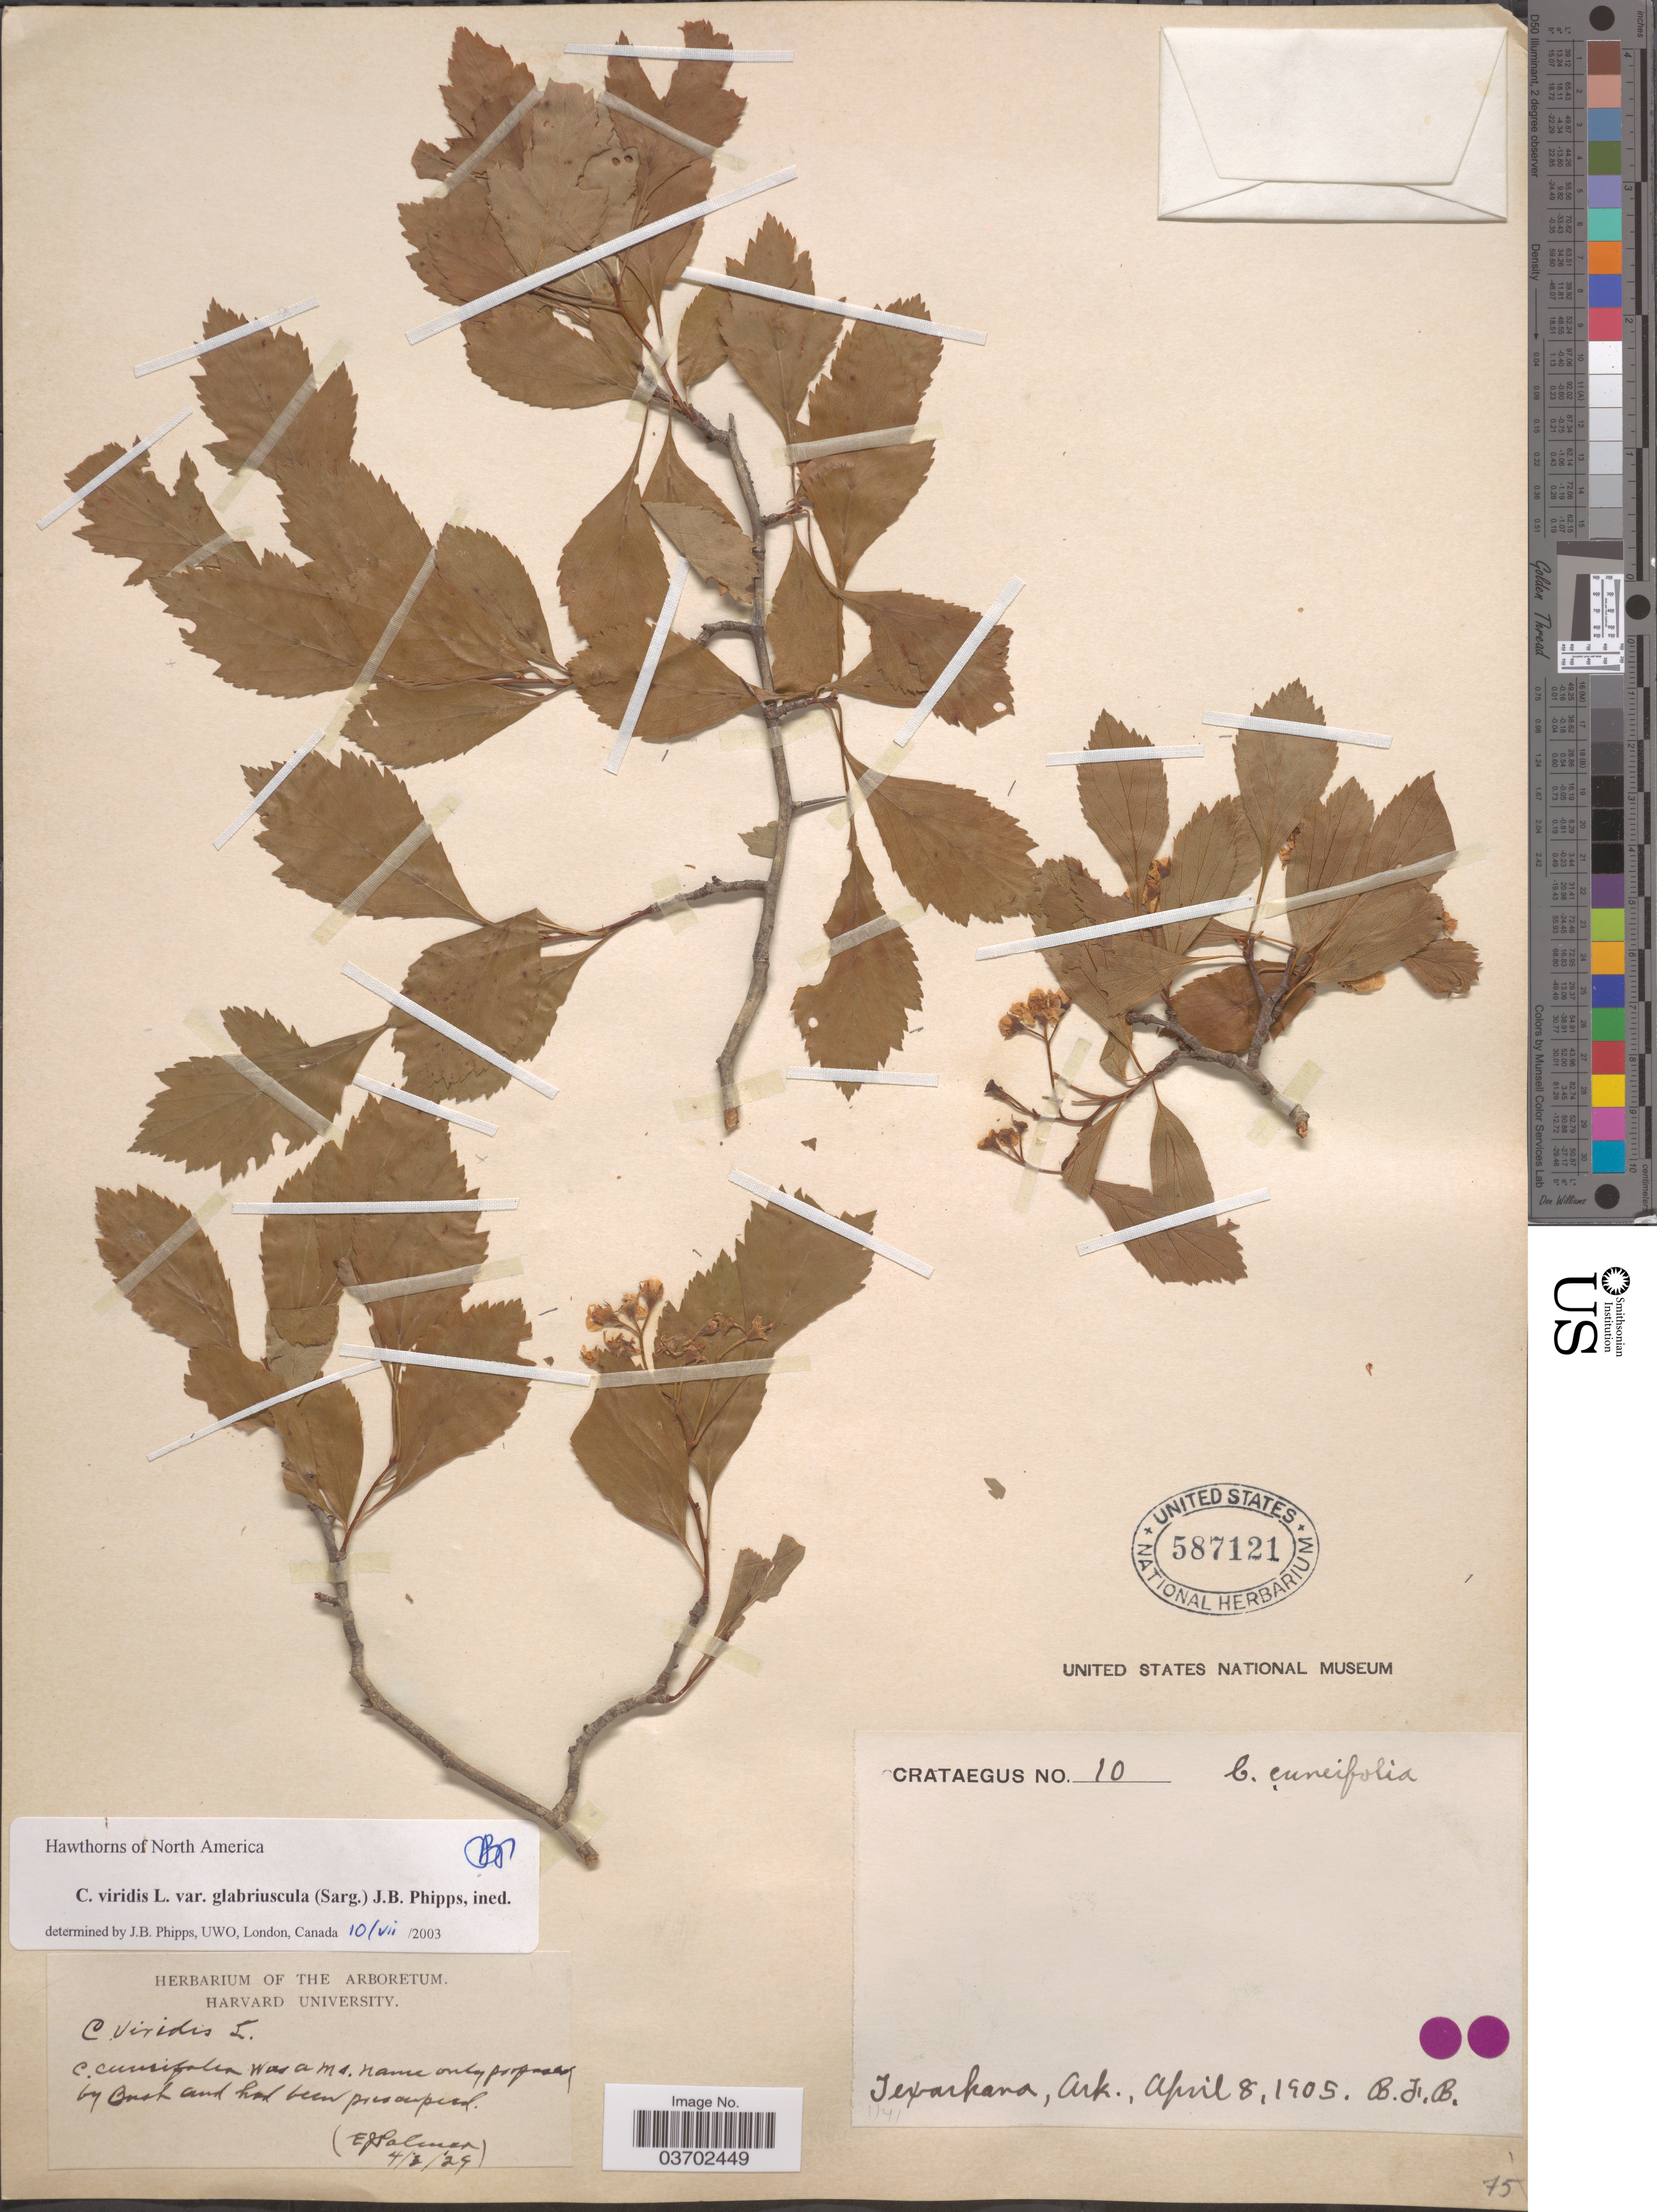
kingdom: Plantae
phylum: Tracheophyta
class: Magnoliopsida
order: Rosales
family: Rosaceae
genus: Crataegus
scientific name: Crataegus viridis var. glabriuscula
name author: (Sarg.) J.B. Phipps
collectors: B. F. B.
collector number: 10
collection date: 1905-04-08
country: United States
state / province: Arkansas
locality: Texarkana.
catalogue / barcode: US 587121